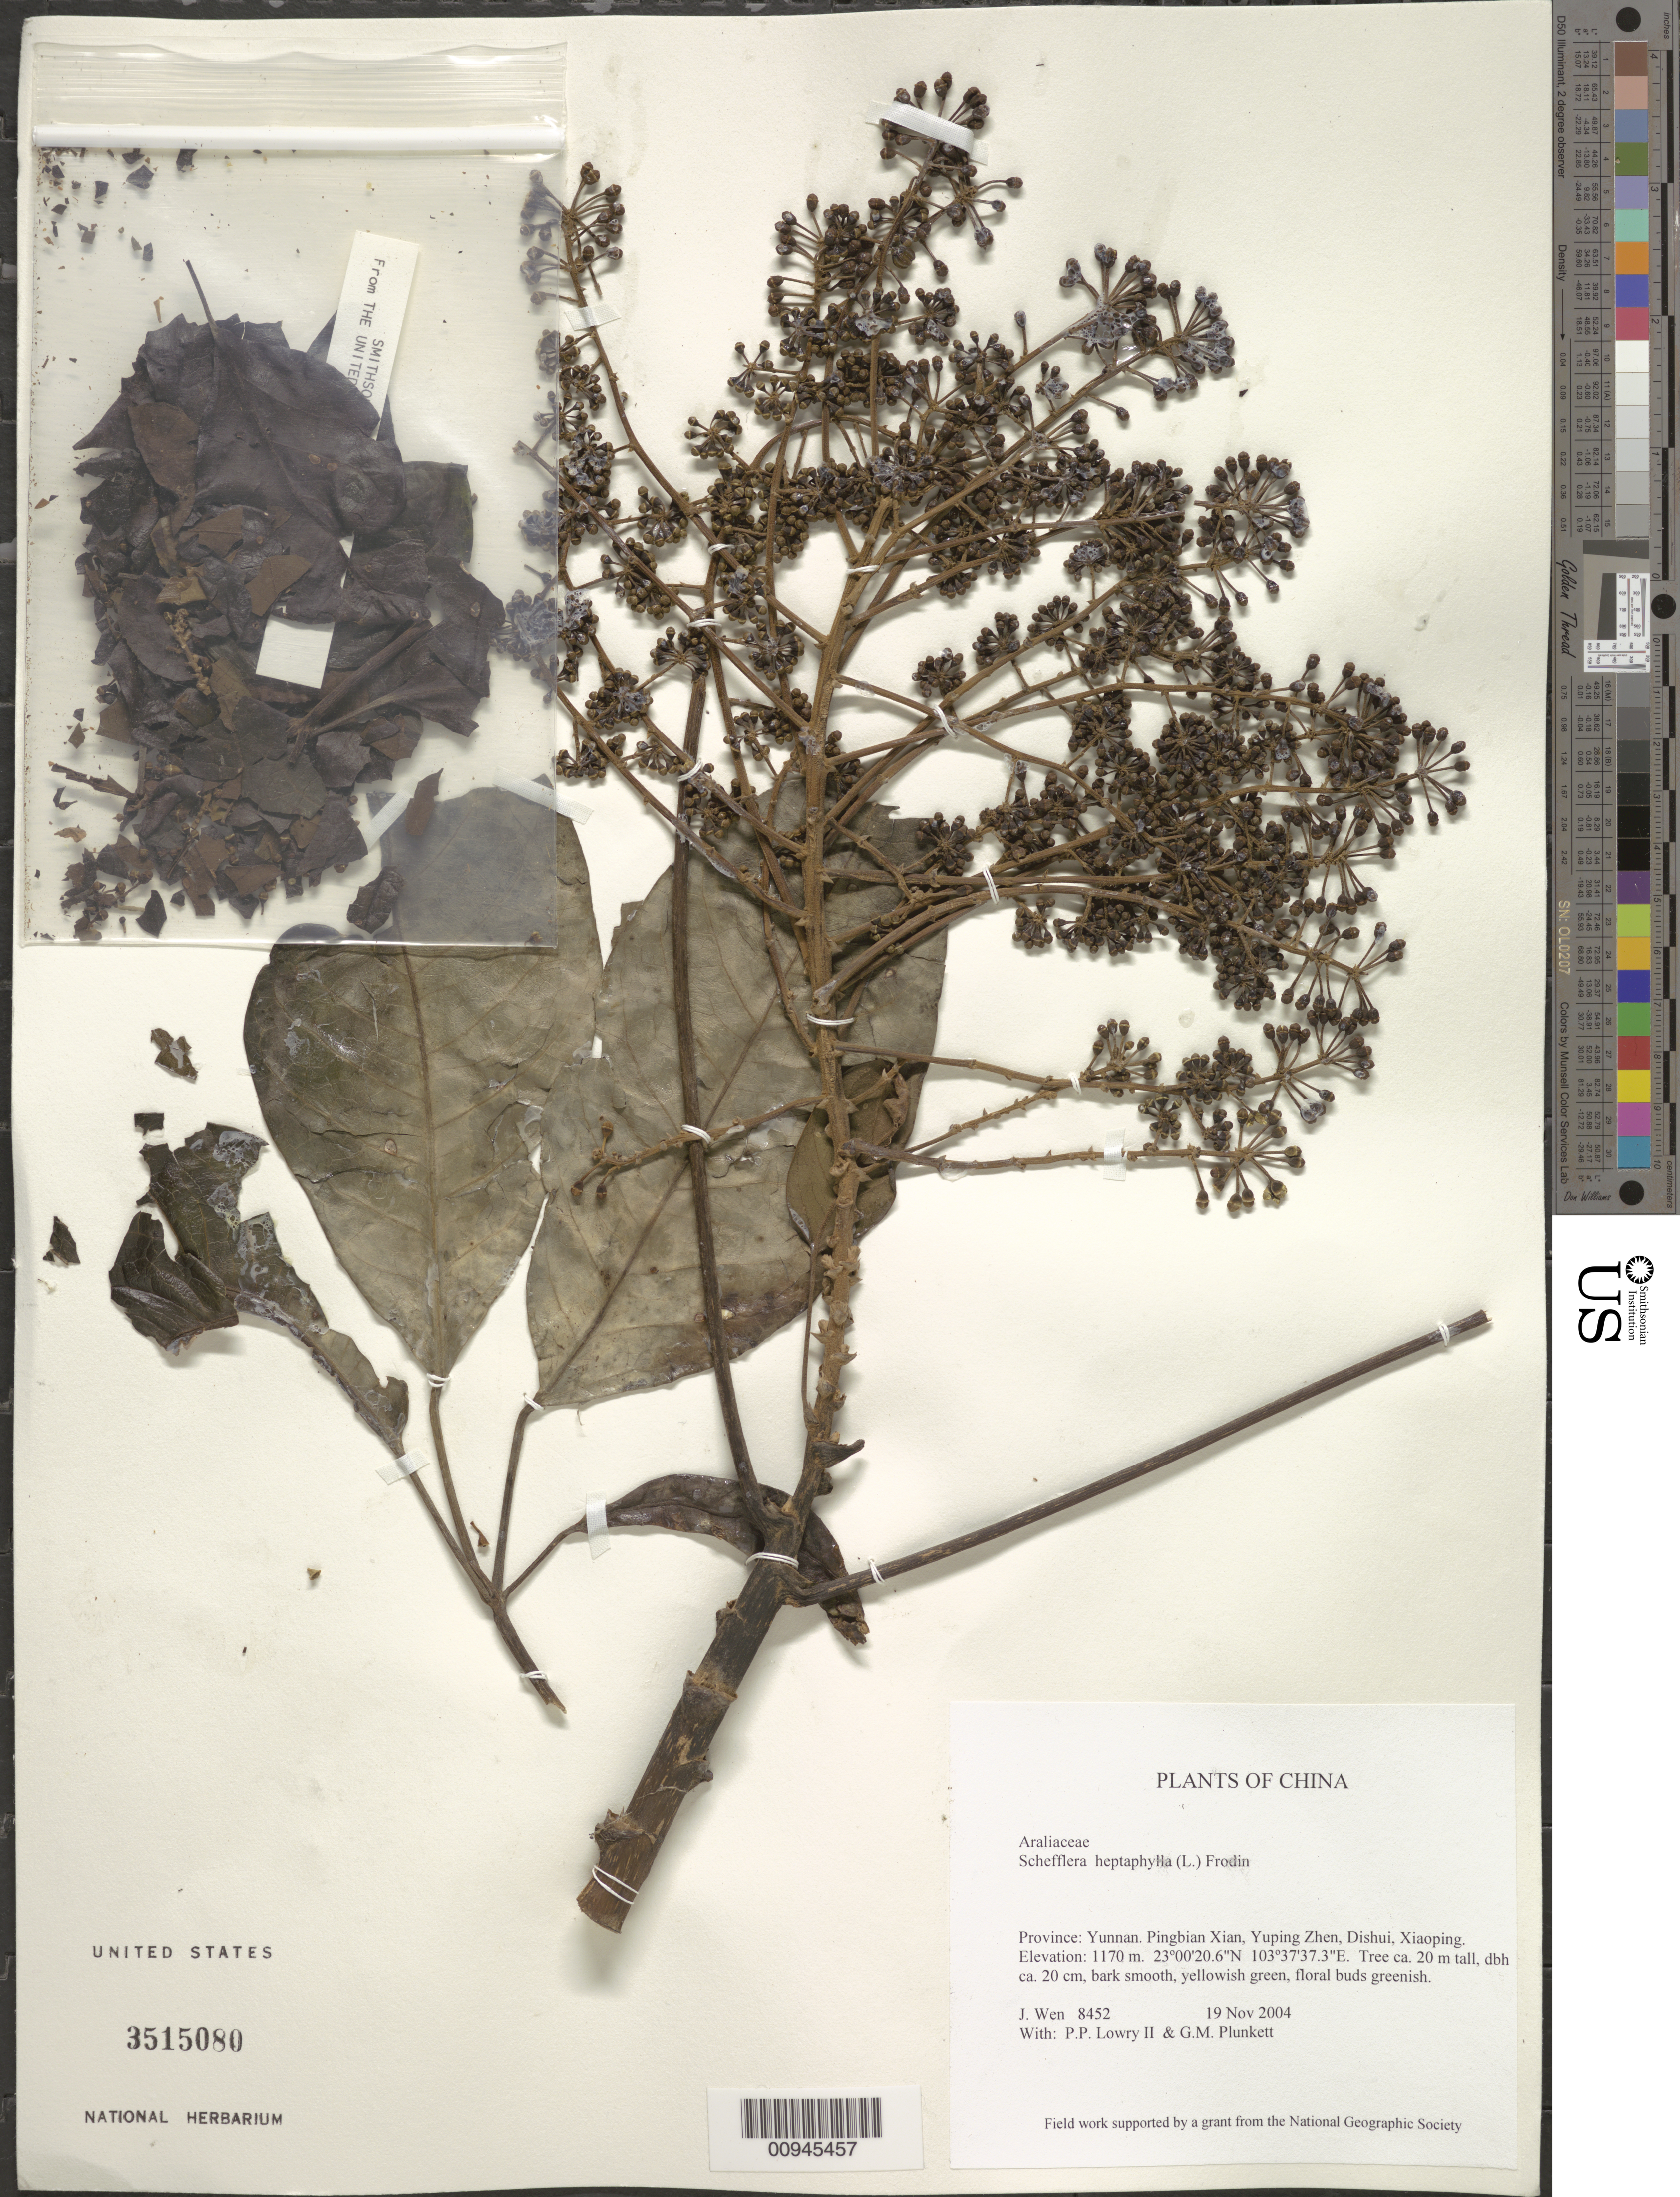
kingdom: Plantae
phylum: Tracheophyta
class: Magnoliopsida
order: Apiales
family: Araliaceae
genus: Schefflera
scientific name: Schefflera heptaphylla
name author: (L.) Frodin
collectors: J. Wen, P. P. Lowry & G. M. Plunkett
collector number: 8452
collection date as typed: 19 Nov 2004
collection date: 2004-11-19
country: China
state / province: Yunnan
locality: Pingbian Xian, Yuping Zhen, Dishui, Xiaoping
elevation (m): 1170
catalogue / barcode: US 3515080